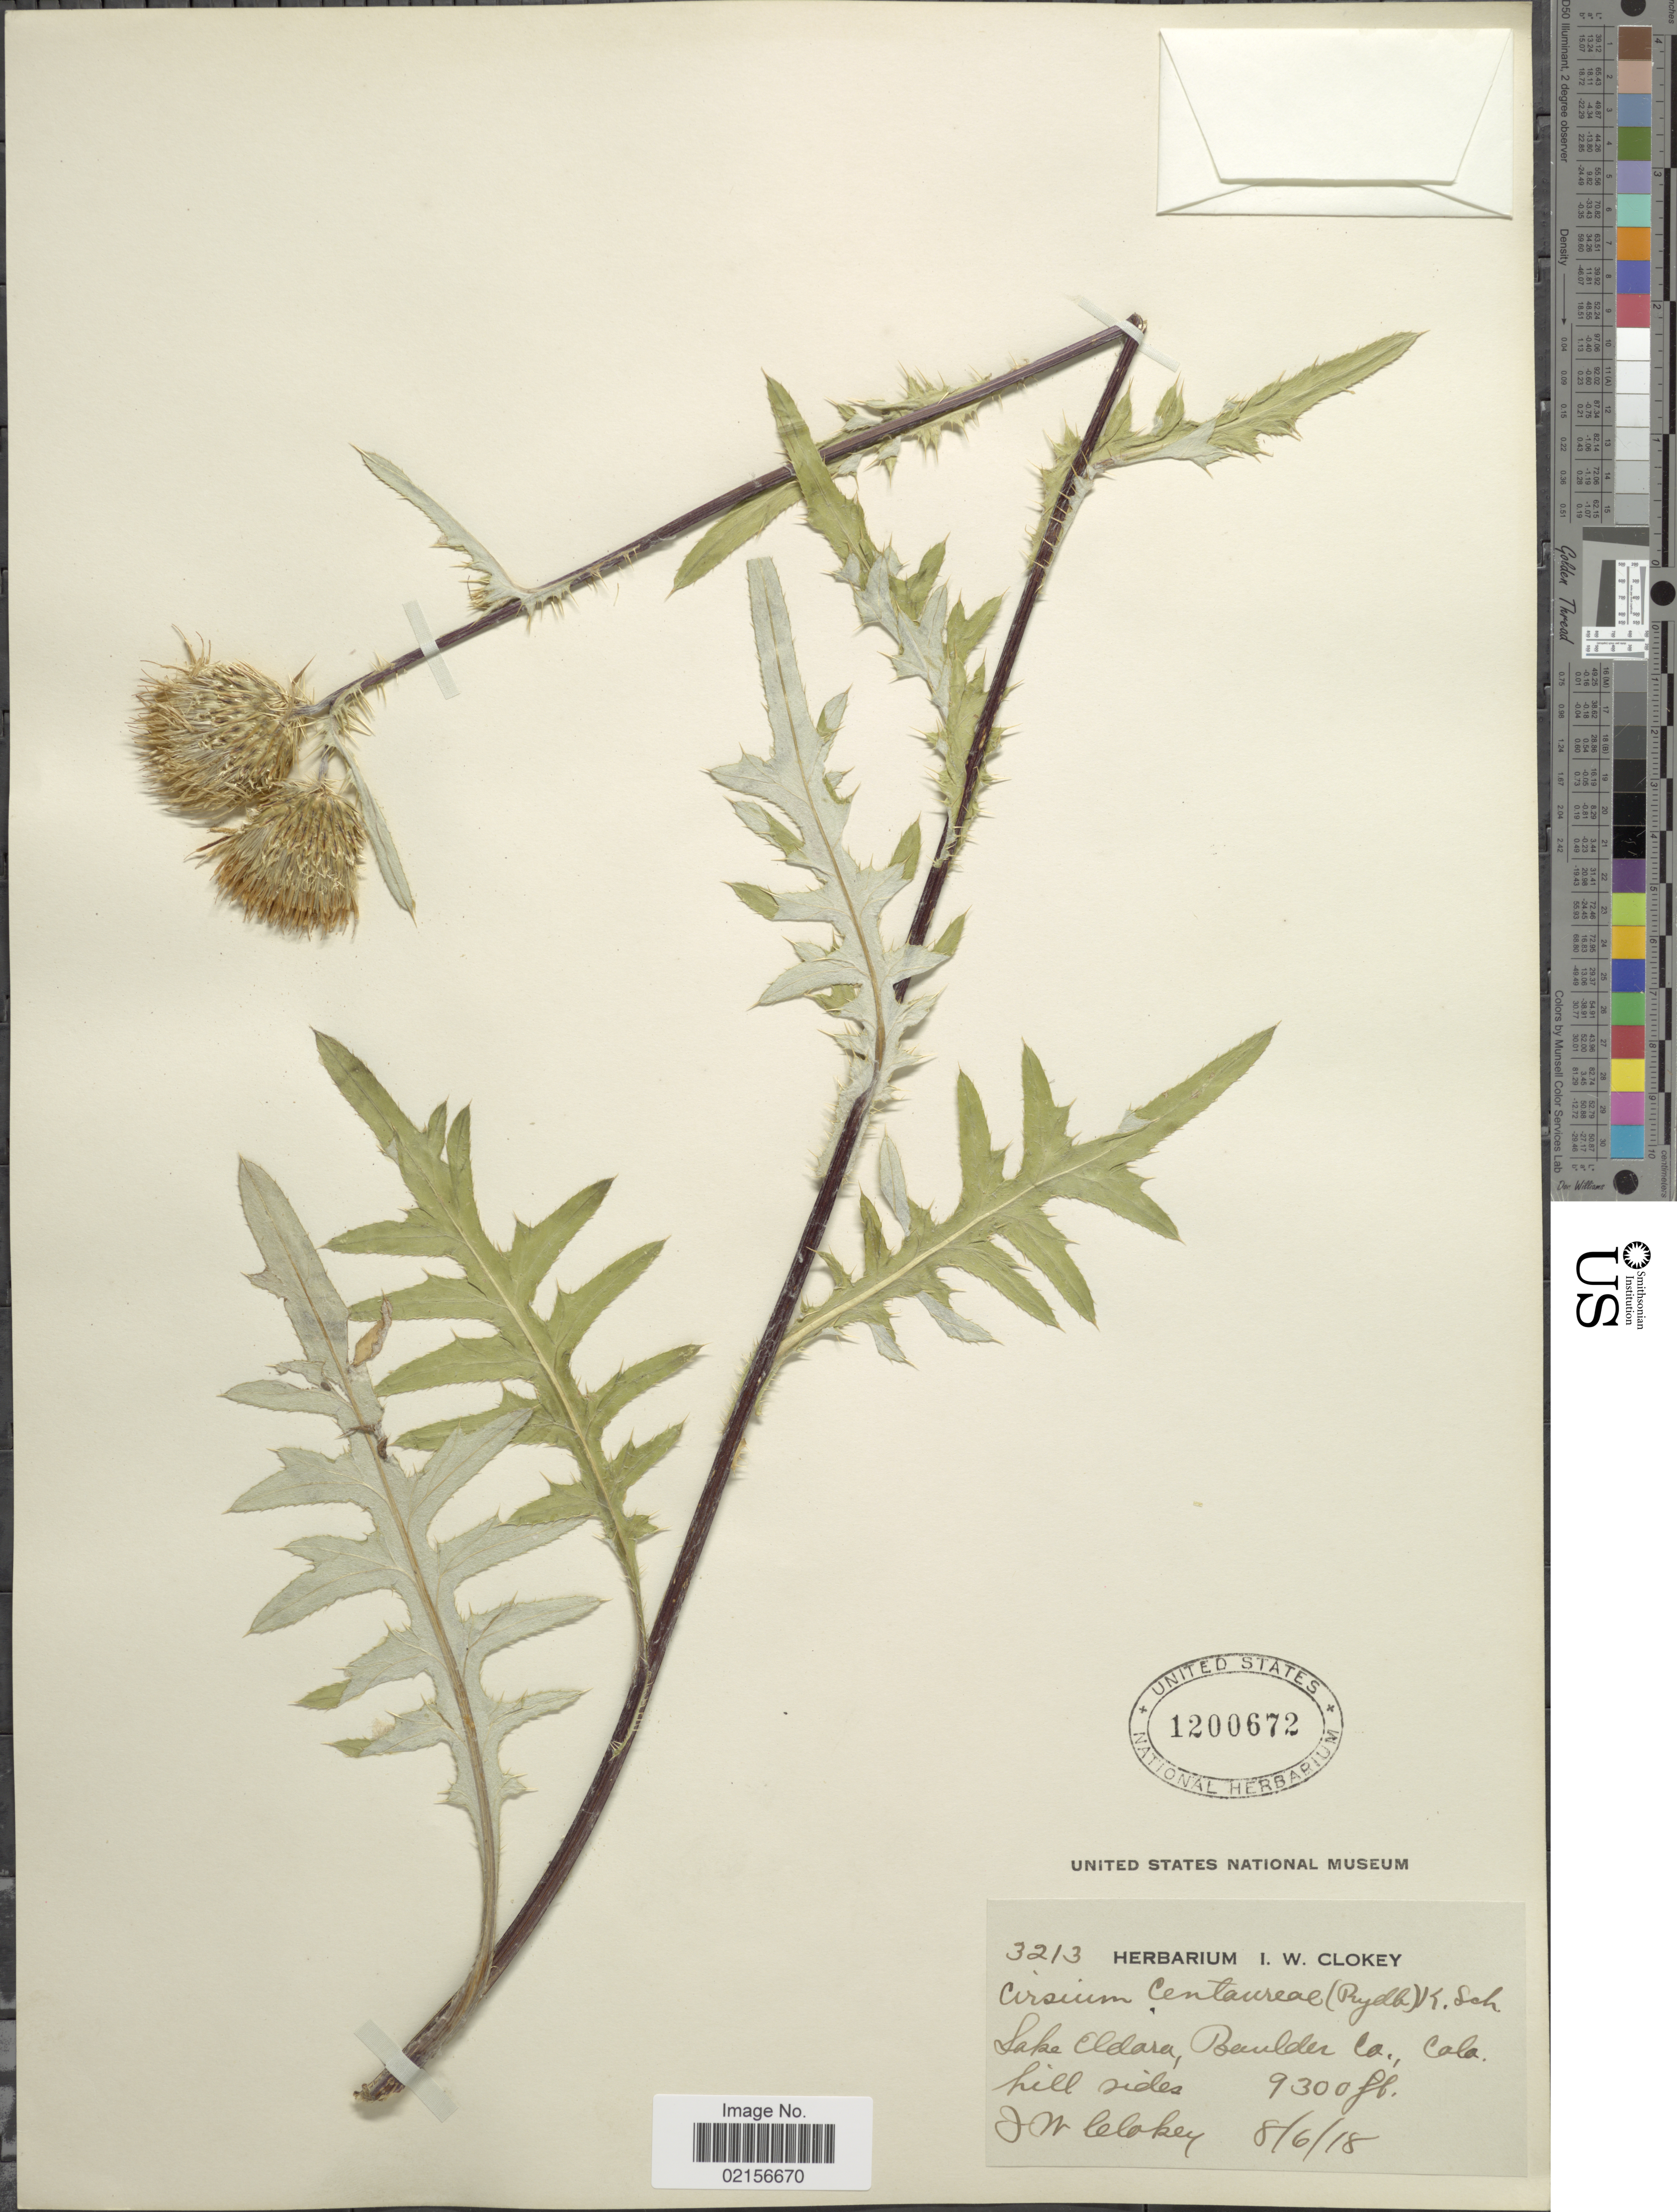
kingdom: Plantae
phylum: Tracheophyta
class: Magnoliopsida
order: Asterales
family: Asteraceae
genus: Cirsium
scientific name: Cirsium scariosum var. americanum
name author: (A. Gray) D.J. Keil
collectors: J. Clokey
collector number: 3213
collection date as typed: Transcribed d/m/y: 8/6/18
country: United States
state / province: Colorado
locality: Lake Eldora, Boulder Co.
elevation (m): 2835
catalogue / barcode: US 1200672